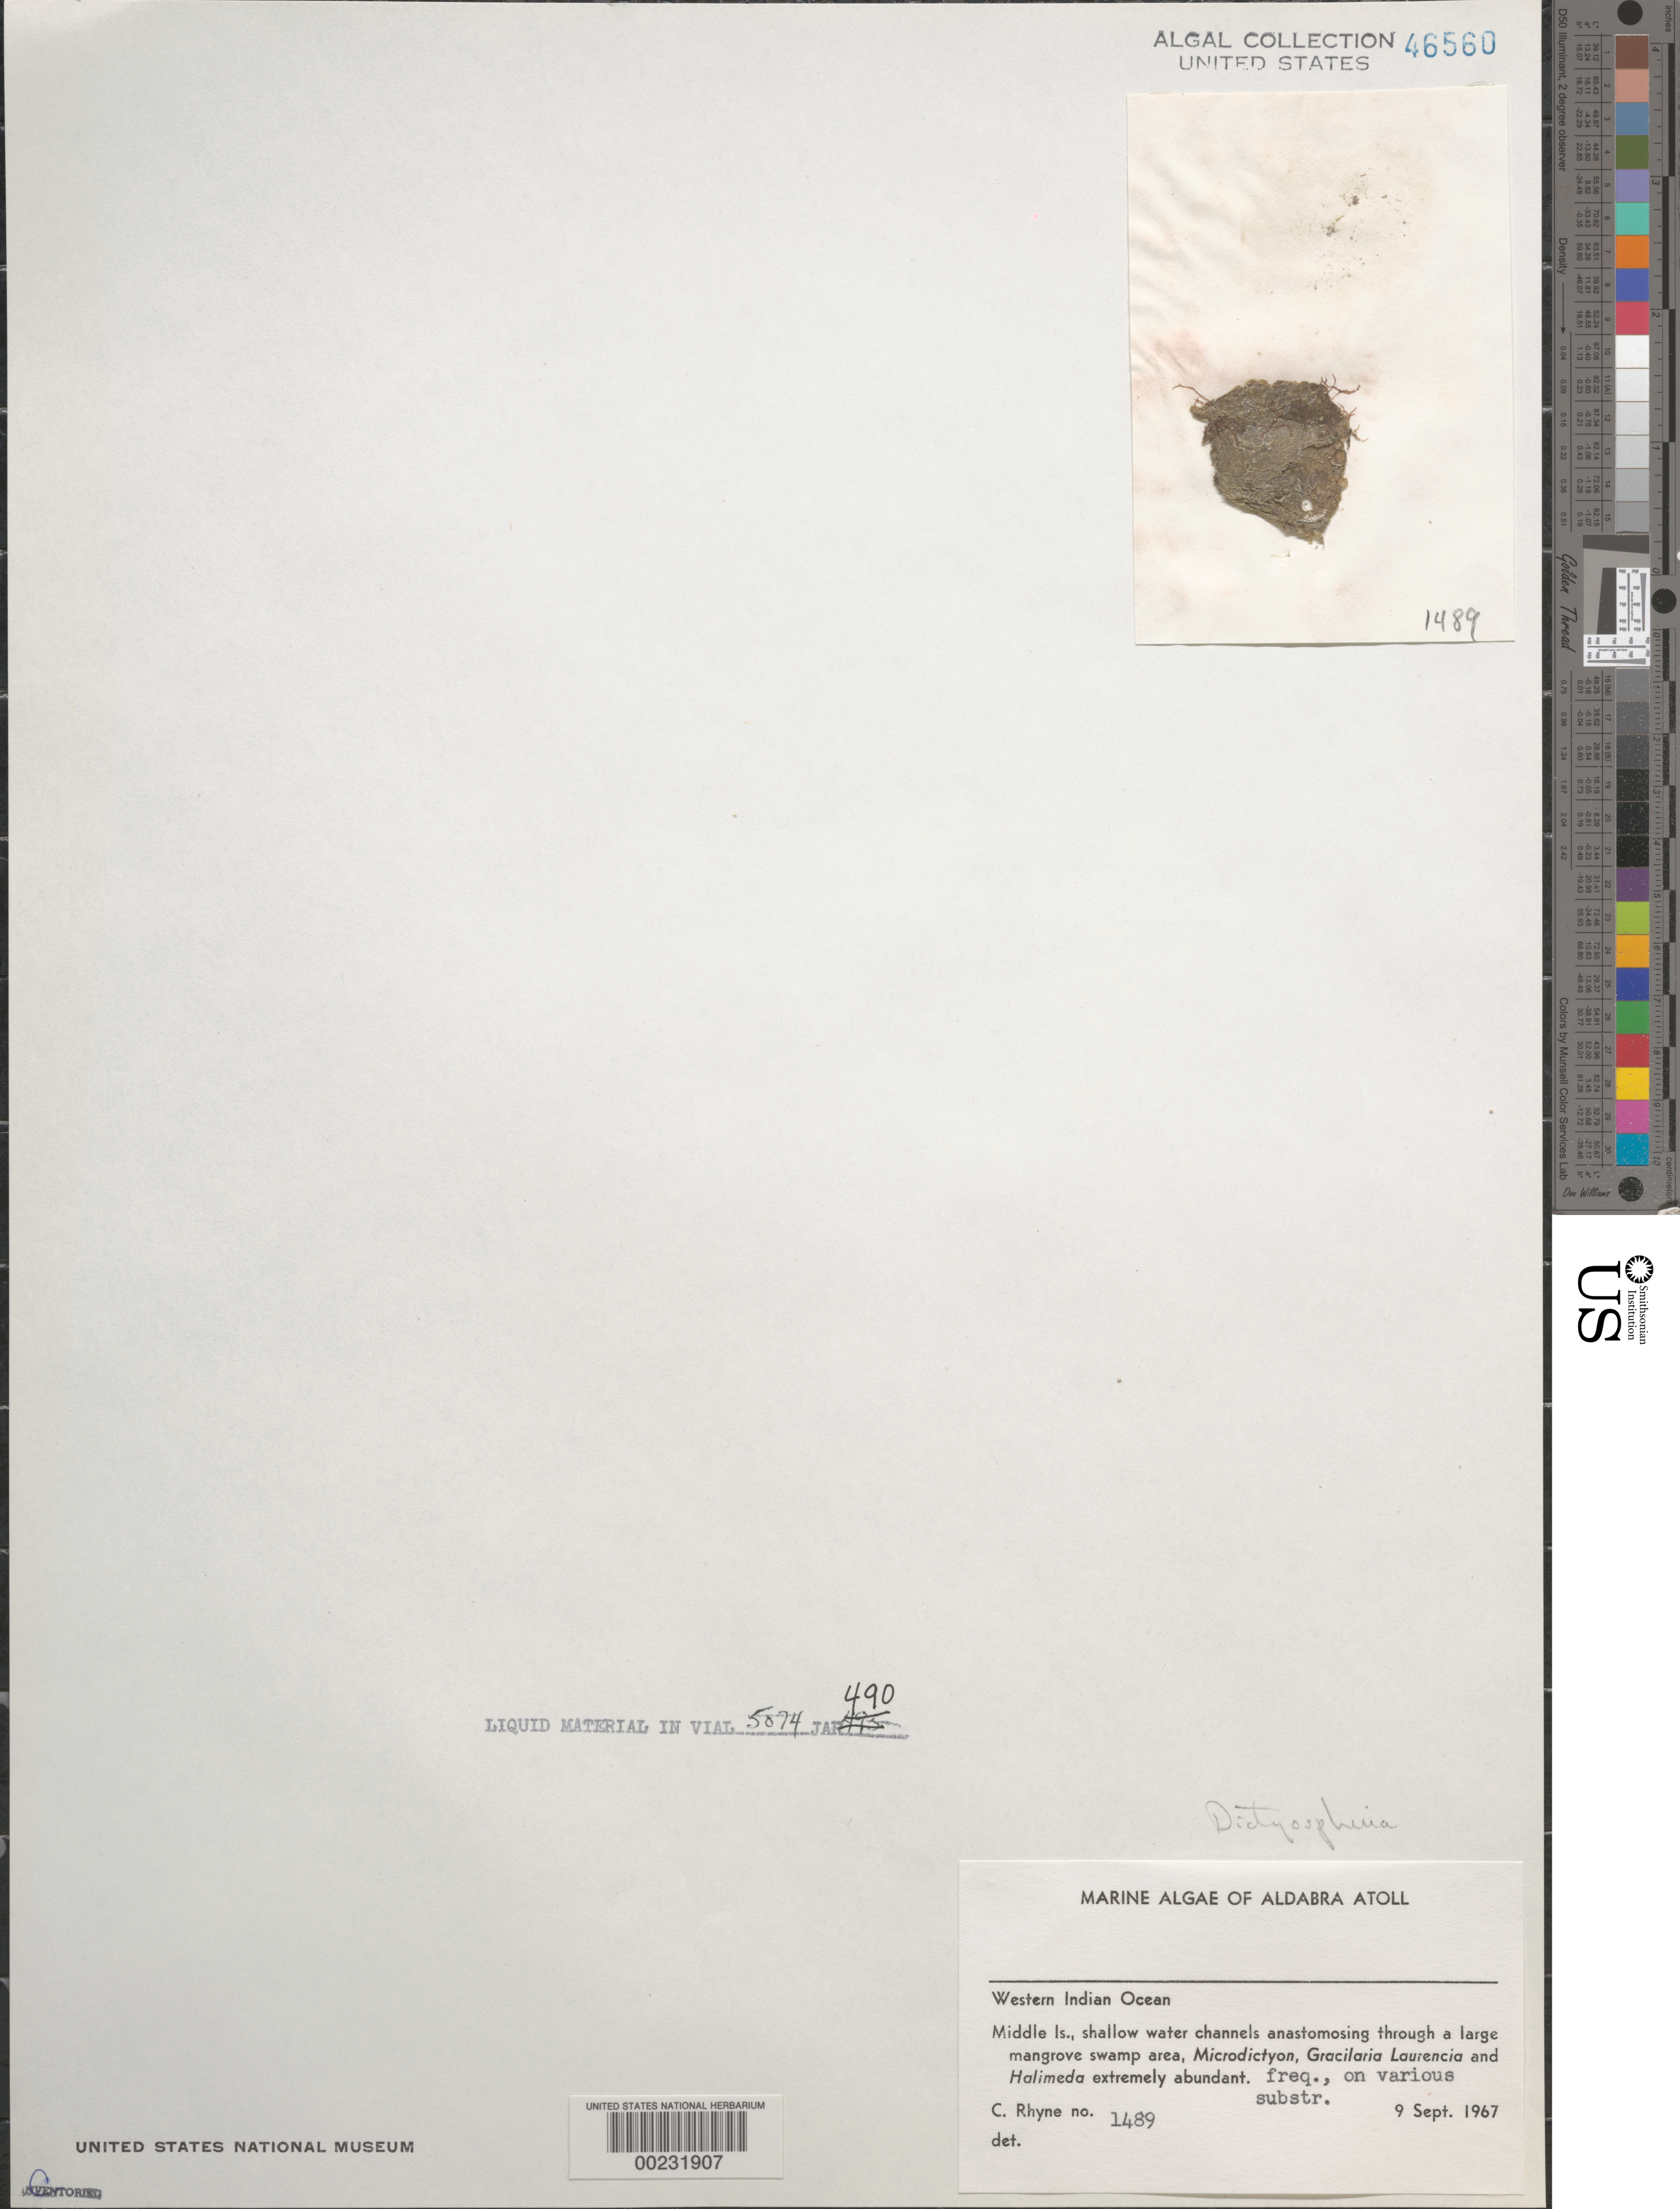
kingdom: Plantae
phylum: Chlorophyta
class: Ulvophyceae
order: Siphonocladales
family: Siphonocladaceae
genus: Dictyosphaeria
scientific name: Dictyosphaeria sp.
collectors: C. Rhyne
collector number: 1489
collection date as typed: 09 Sep 1967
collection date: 1967-09-09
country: Seychelles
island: Aldabra Atoll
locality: Middle Islet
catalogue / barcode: US 46560